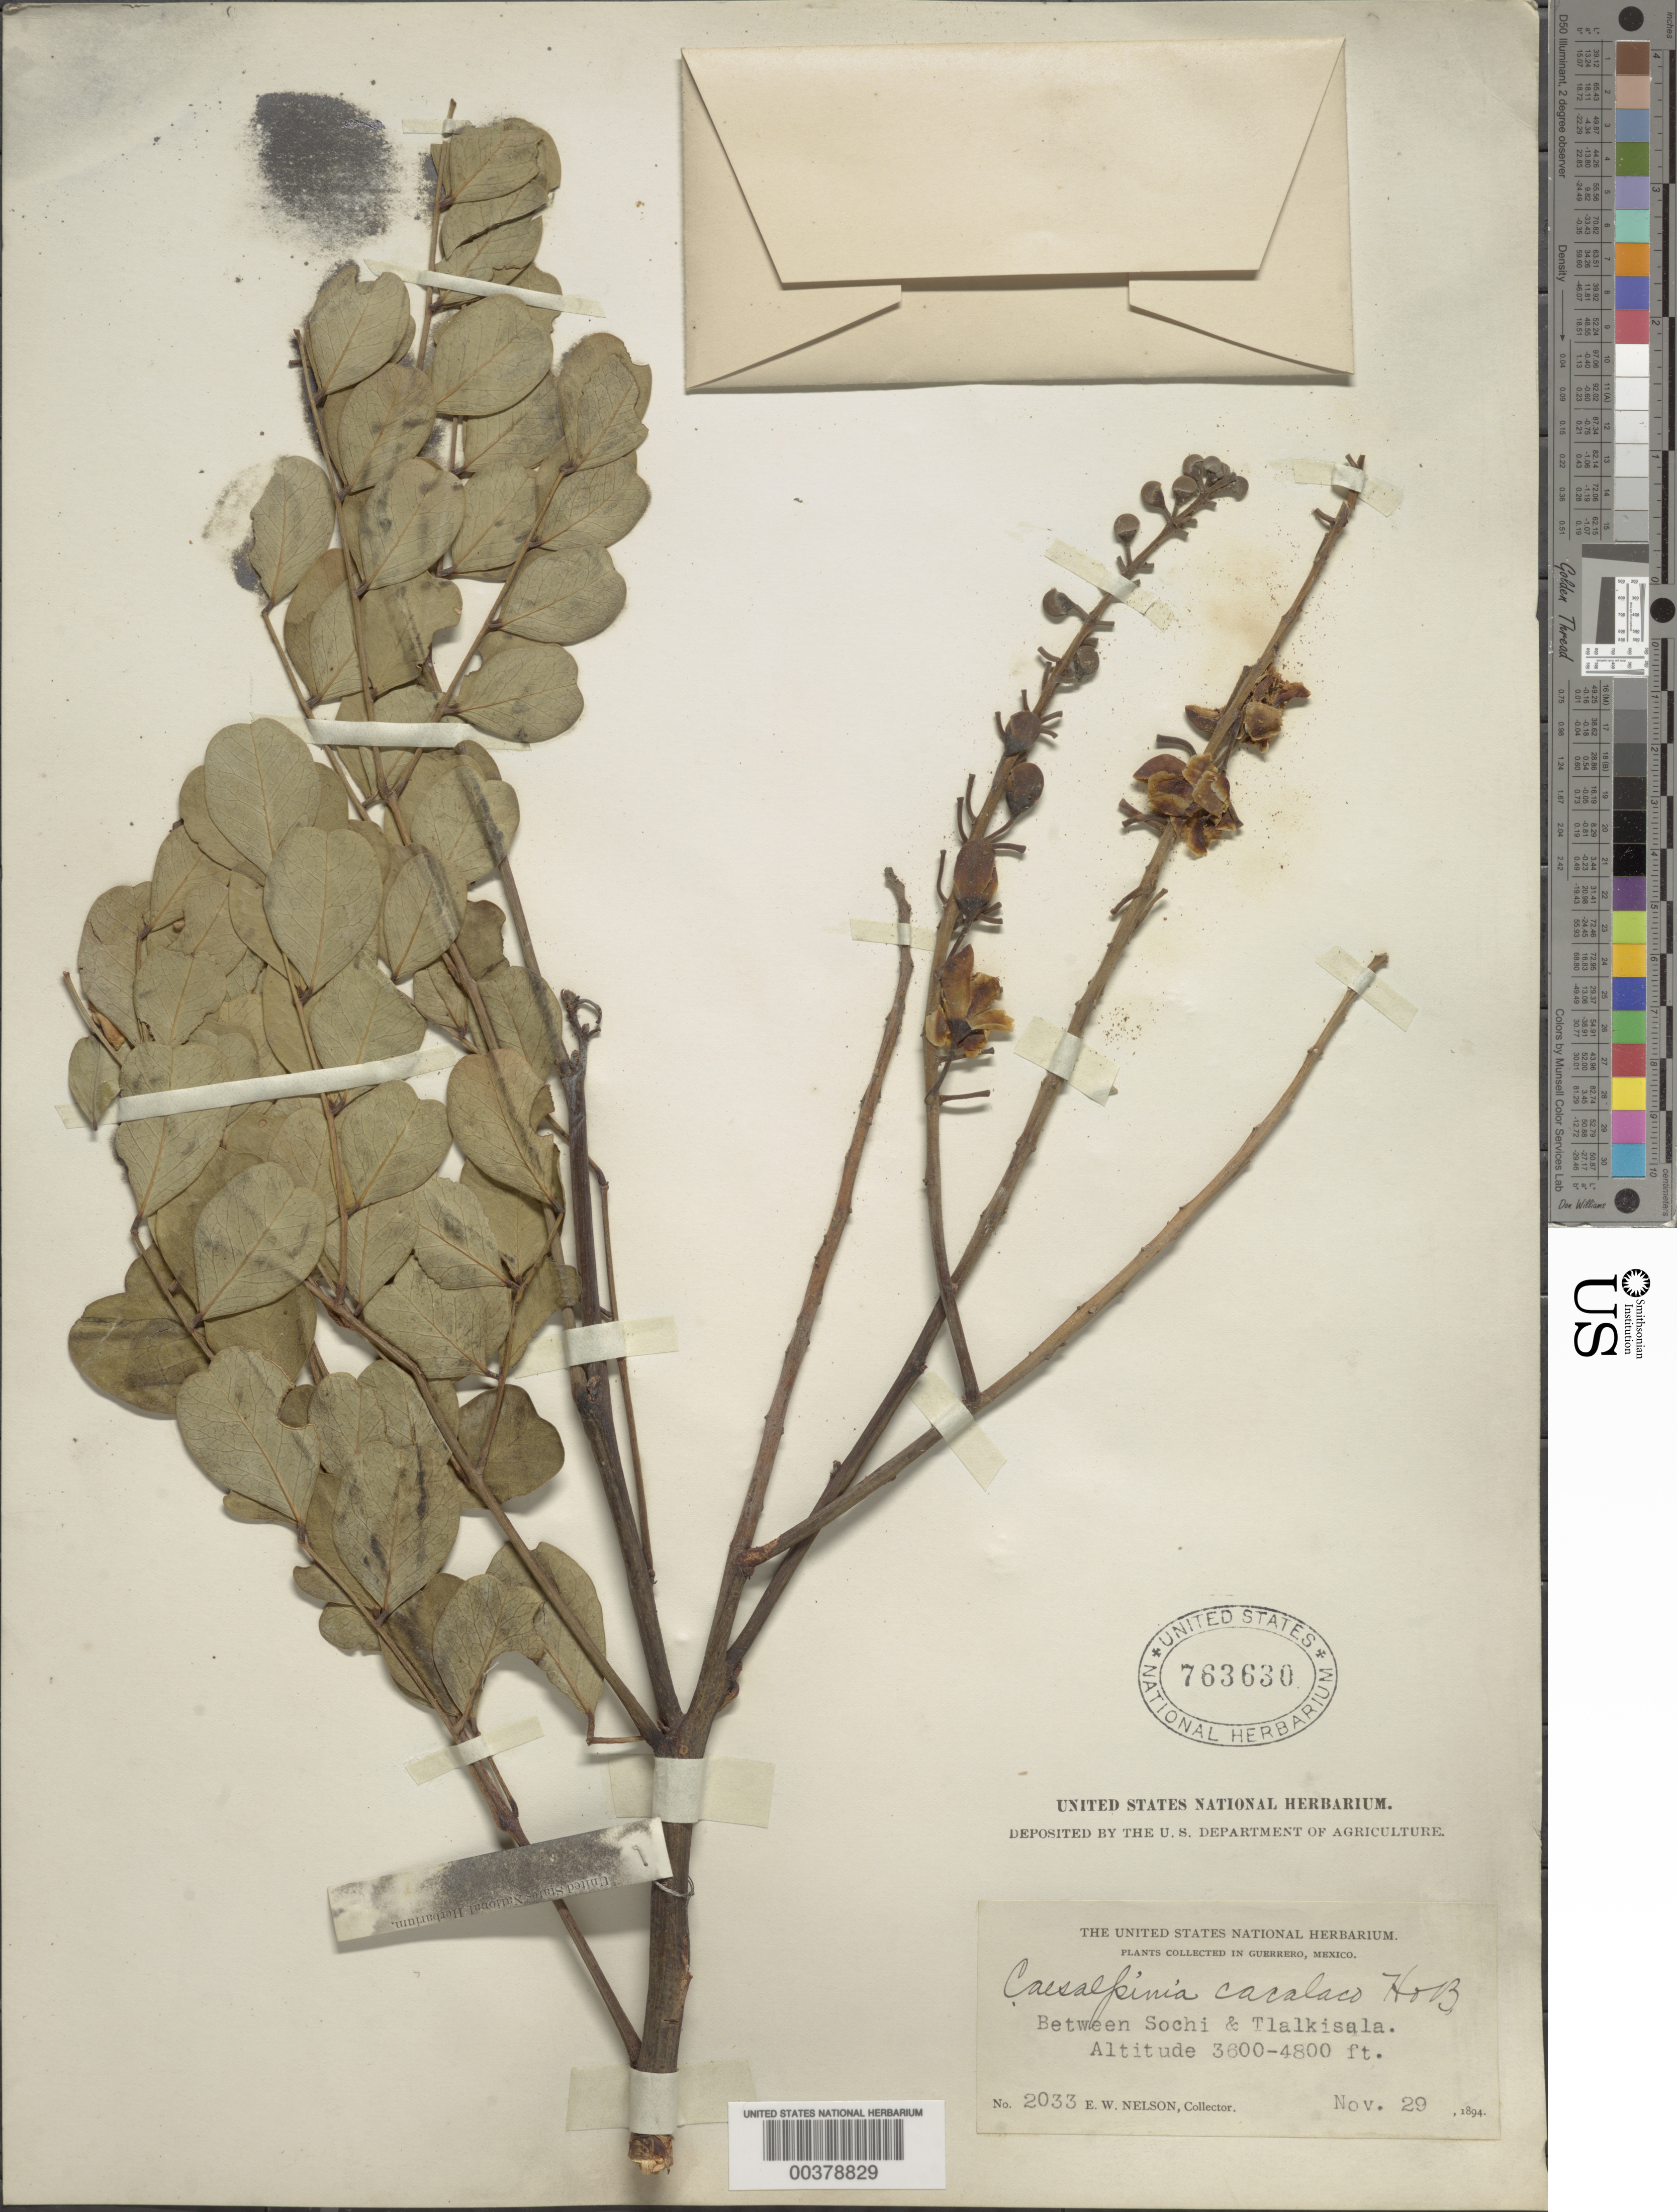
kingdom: Plantae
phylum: Tracheophyta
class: Magnoliopsida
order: Fabales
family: Fabaceae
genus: Tara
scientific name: Tara cacalaco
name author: (Bonpl.) Molinari & Sánchez Och.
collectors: E. W. Nelson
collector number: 2033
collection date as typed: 29 Nov 1894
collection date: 1894-11-29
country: Mexico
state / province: Guerrero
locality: Between Sochi and Tlalkisala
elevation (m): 1158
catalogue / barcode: US 763630